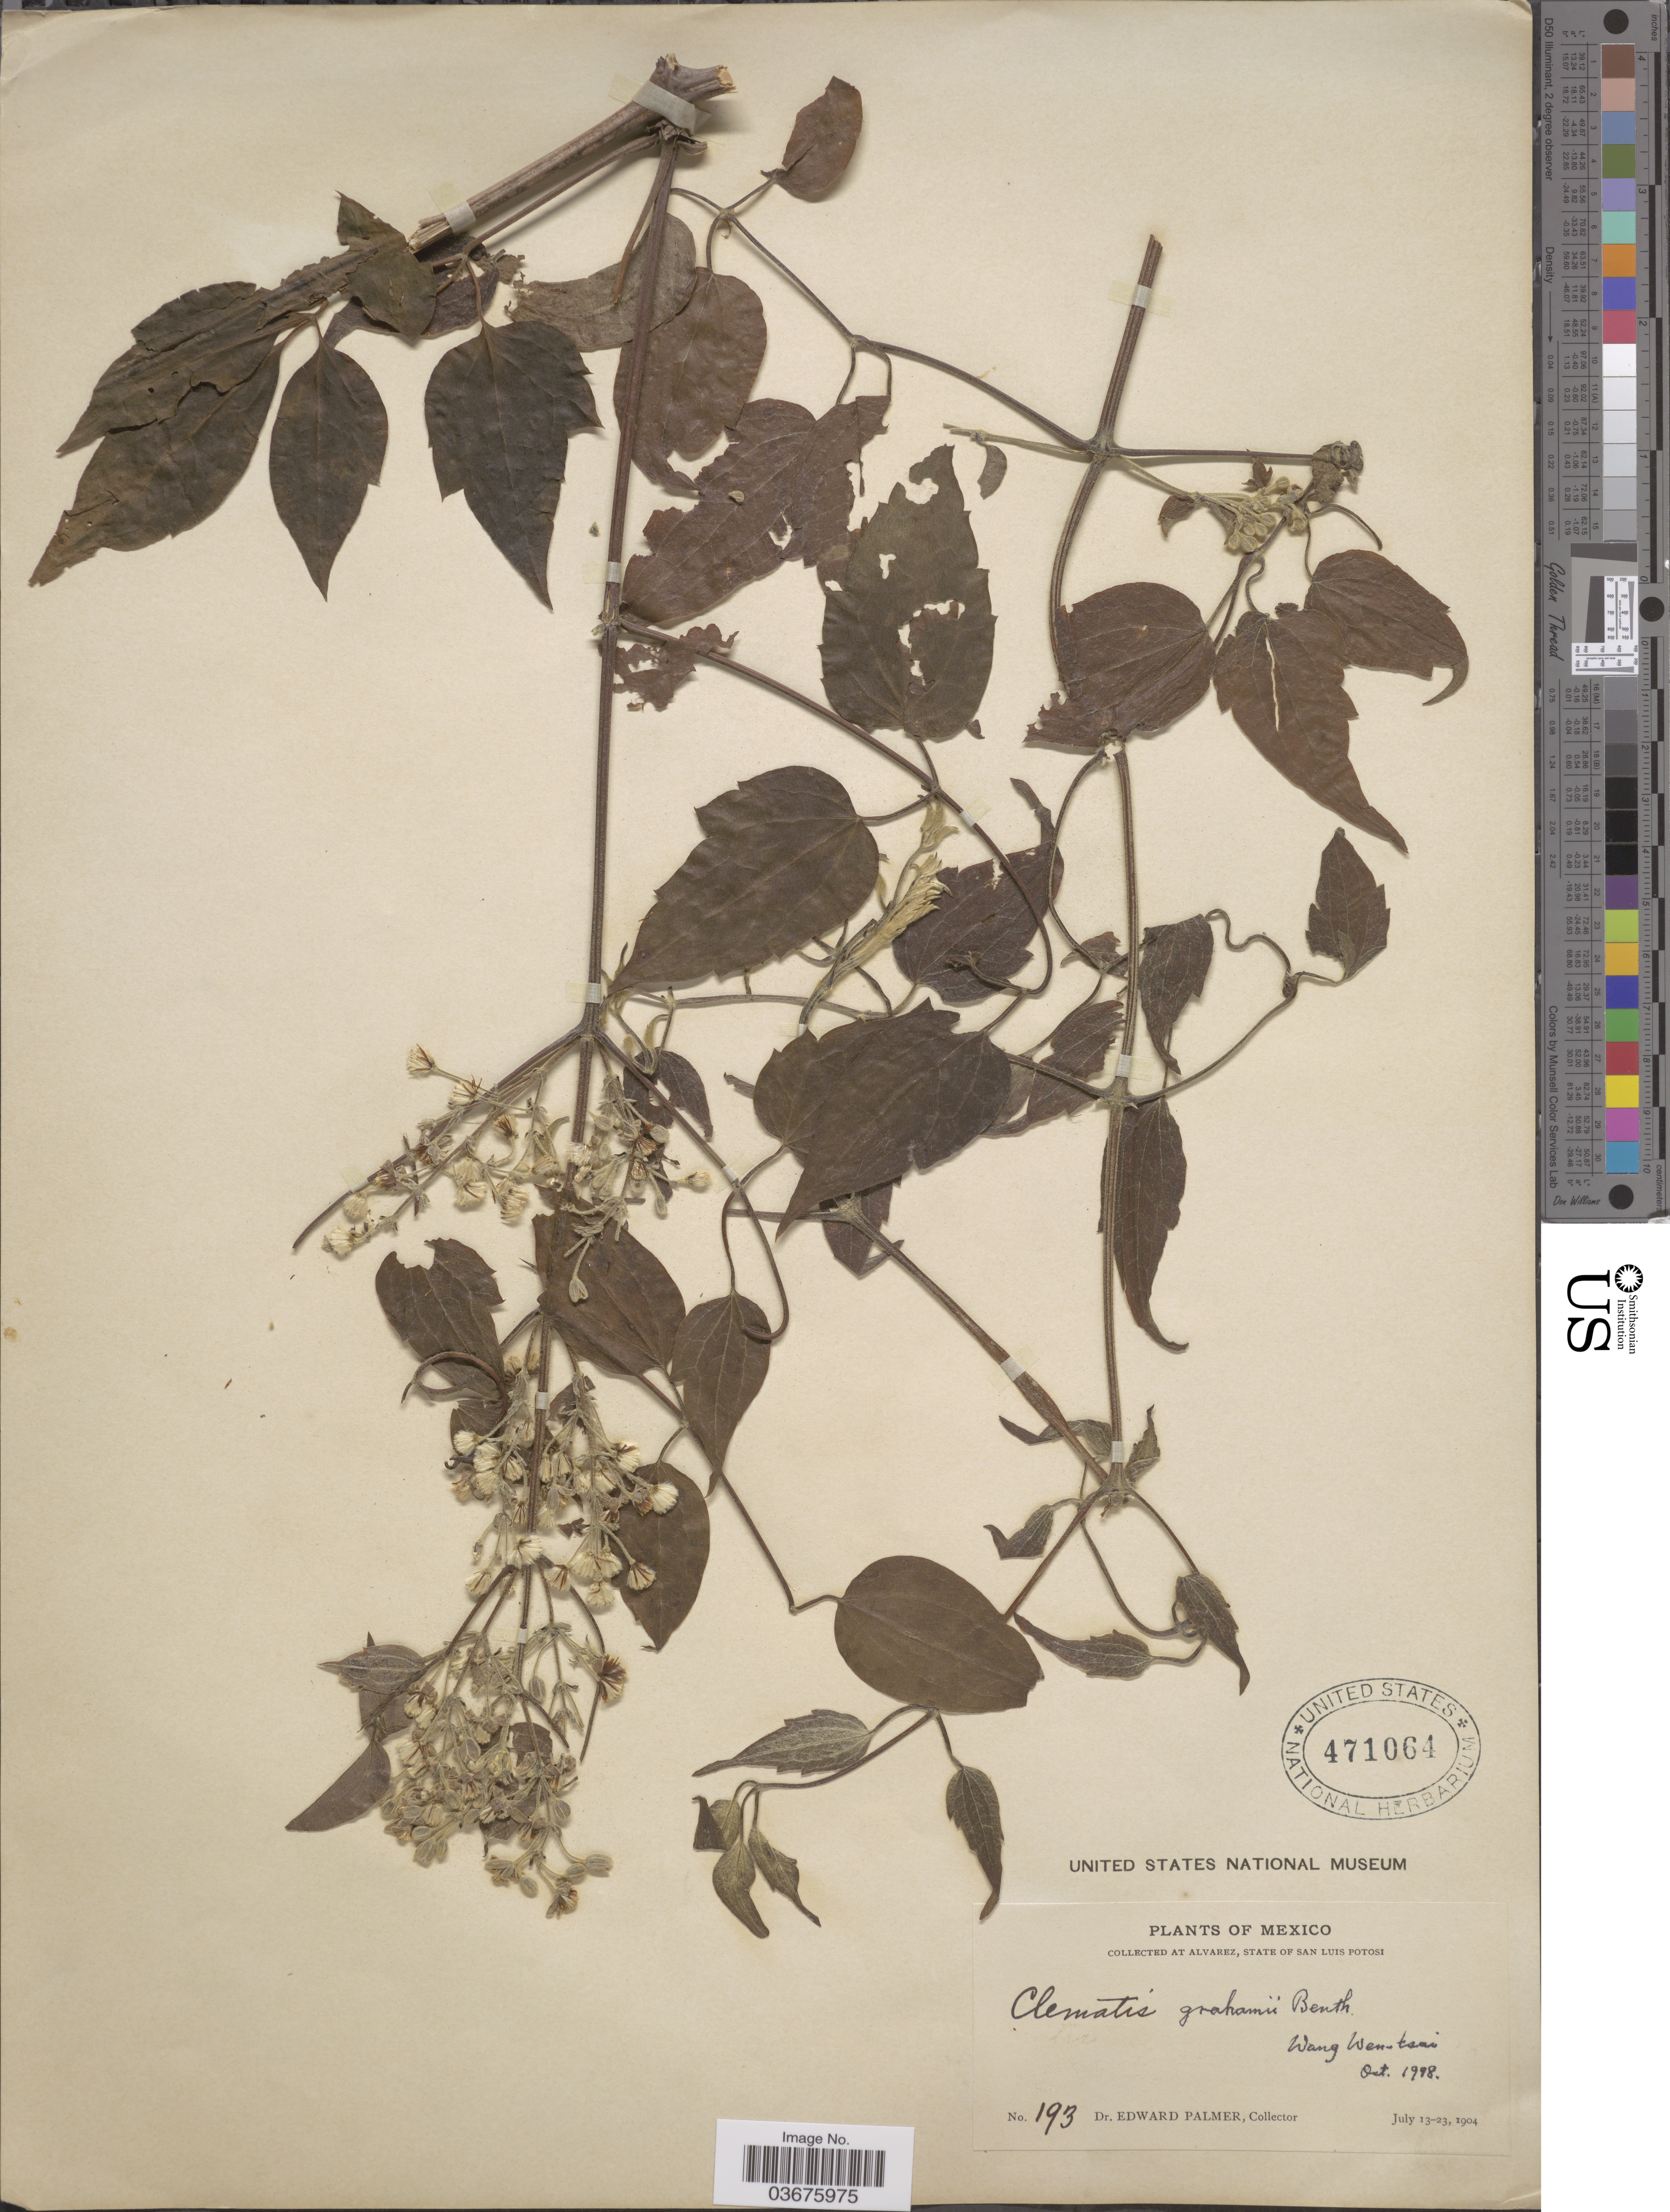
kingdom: Plantae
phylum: Tracheophyta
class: Magnoliopsida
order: Ranunculales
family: Ranunculaceae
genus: Clematis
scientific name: Clematis grahamii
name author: Benth.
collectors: E. Palmer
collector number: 193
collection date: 1904-07-13/1904-07-23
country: Mexico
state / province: San Luis Potosí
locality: Alvarez.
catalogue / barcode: US 471064